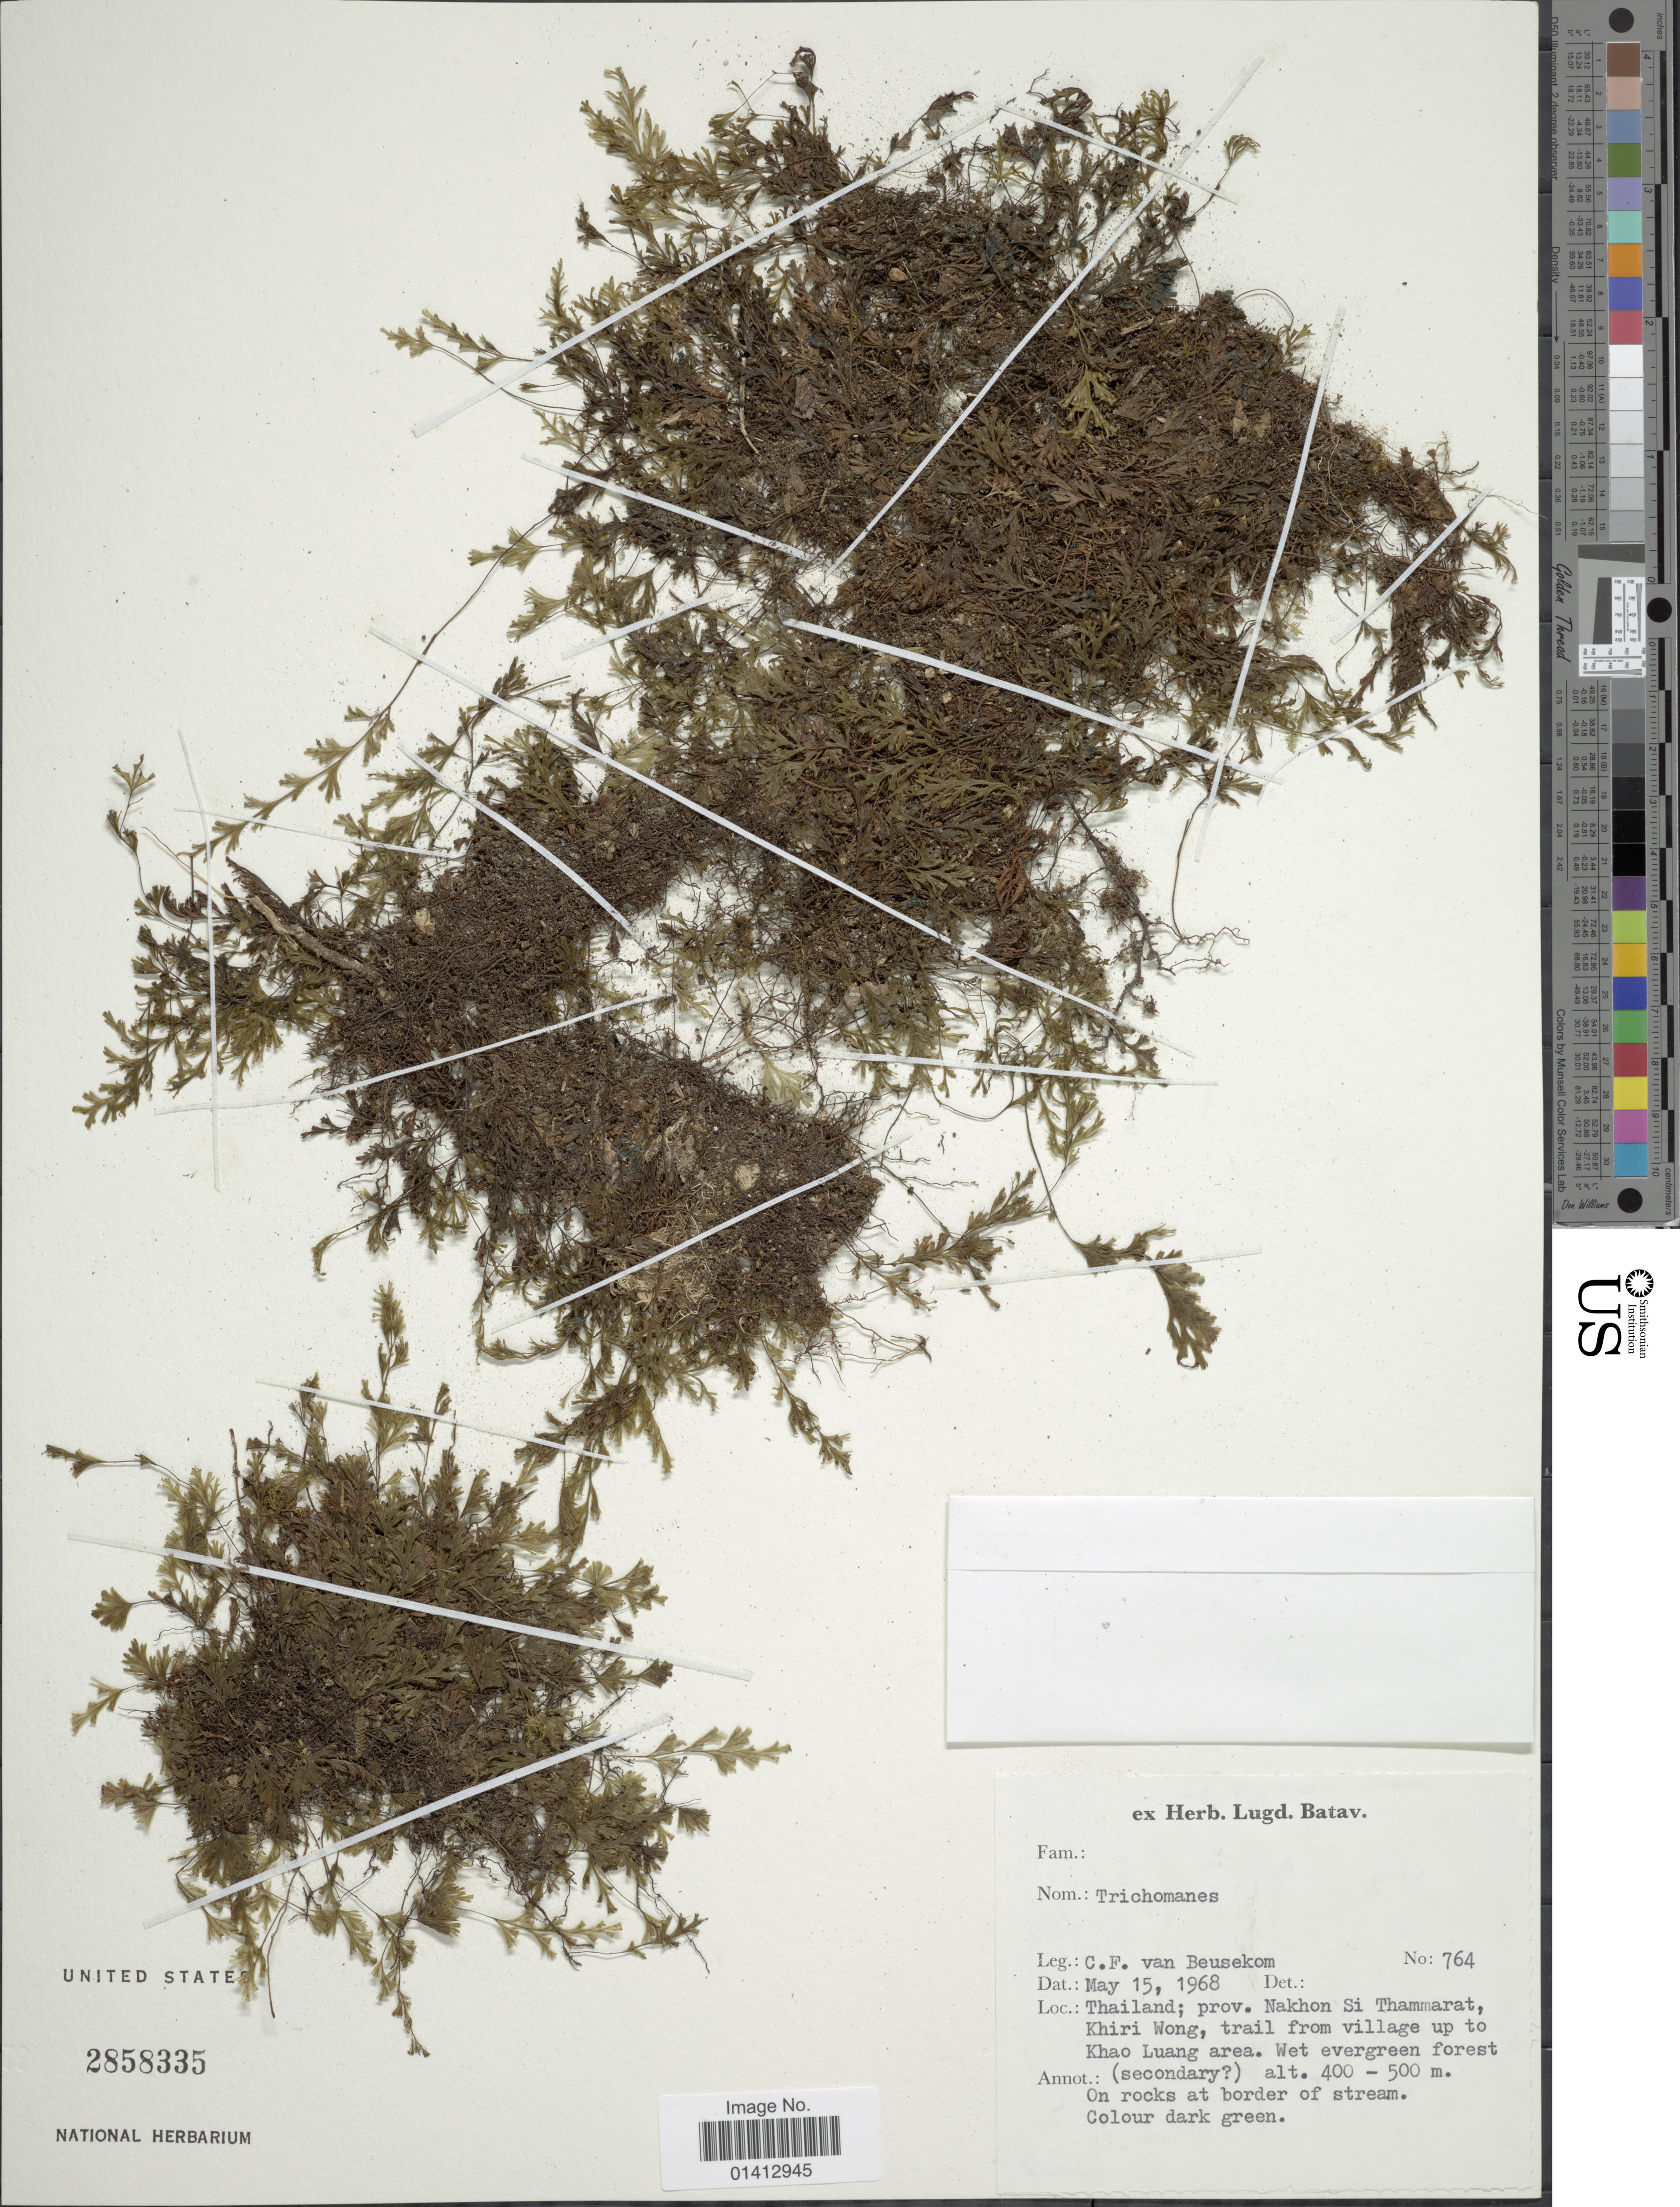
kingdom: Plantae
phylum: Tracheophyta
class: Polypodiopsida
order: Hymenophyllales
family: Hymenophyllaceae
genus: Crepidomanes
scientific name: Crepidomanes sp.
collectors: C. F. Beusekom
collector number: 764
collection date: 1968-05-15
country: Thailand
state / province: Nakhon Si Thammarat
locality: Khiri Wong, trail from village up to Khao Lung area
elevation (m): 400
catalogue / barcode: US 2858335